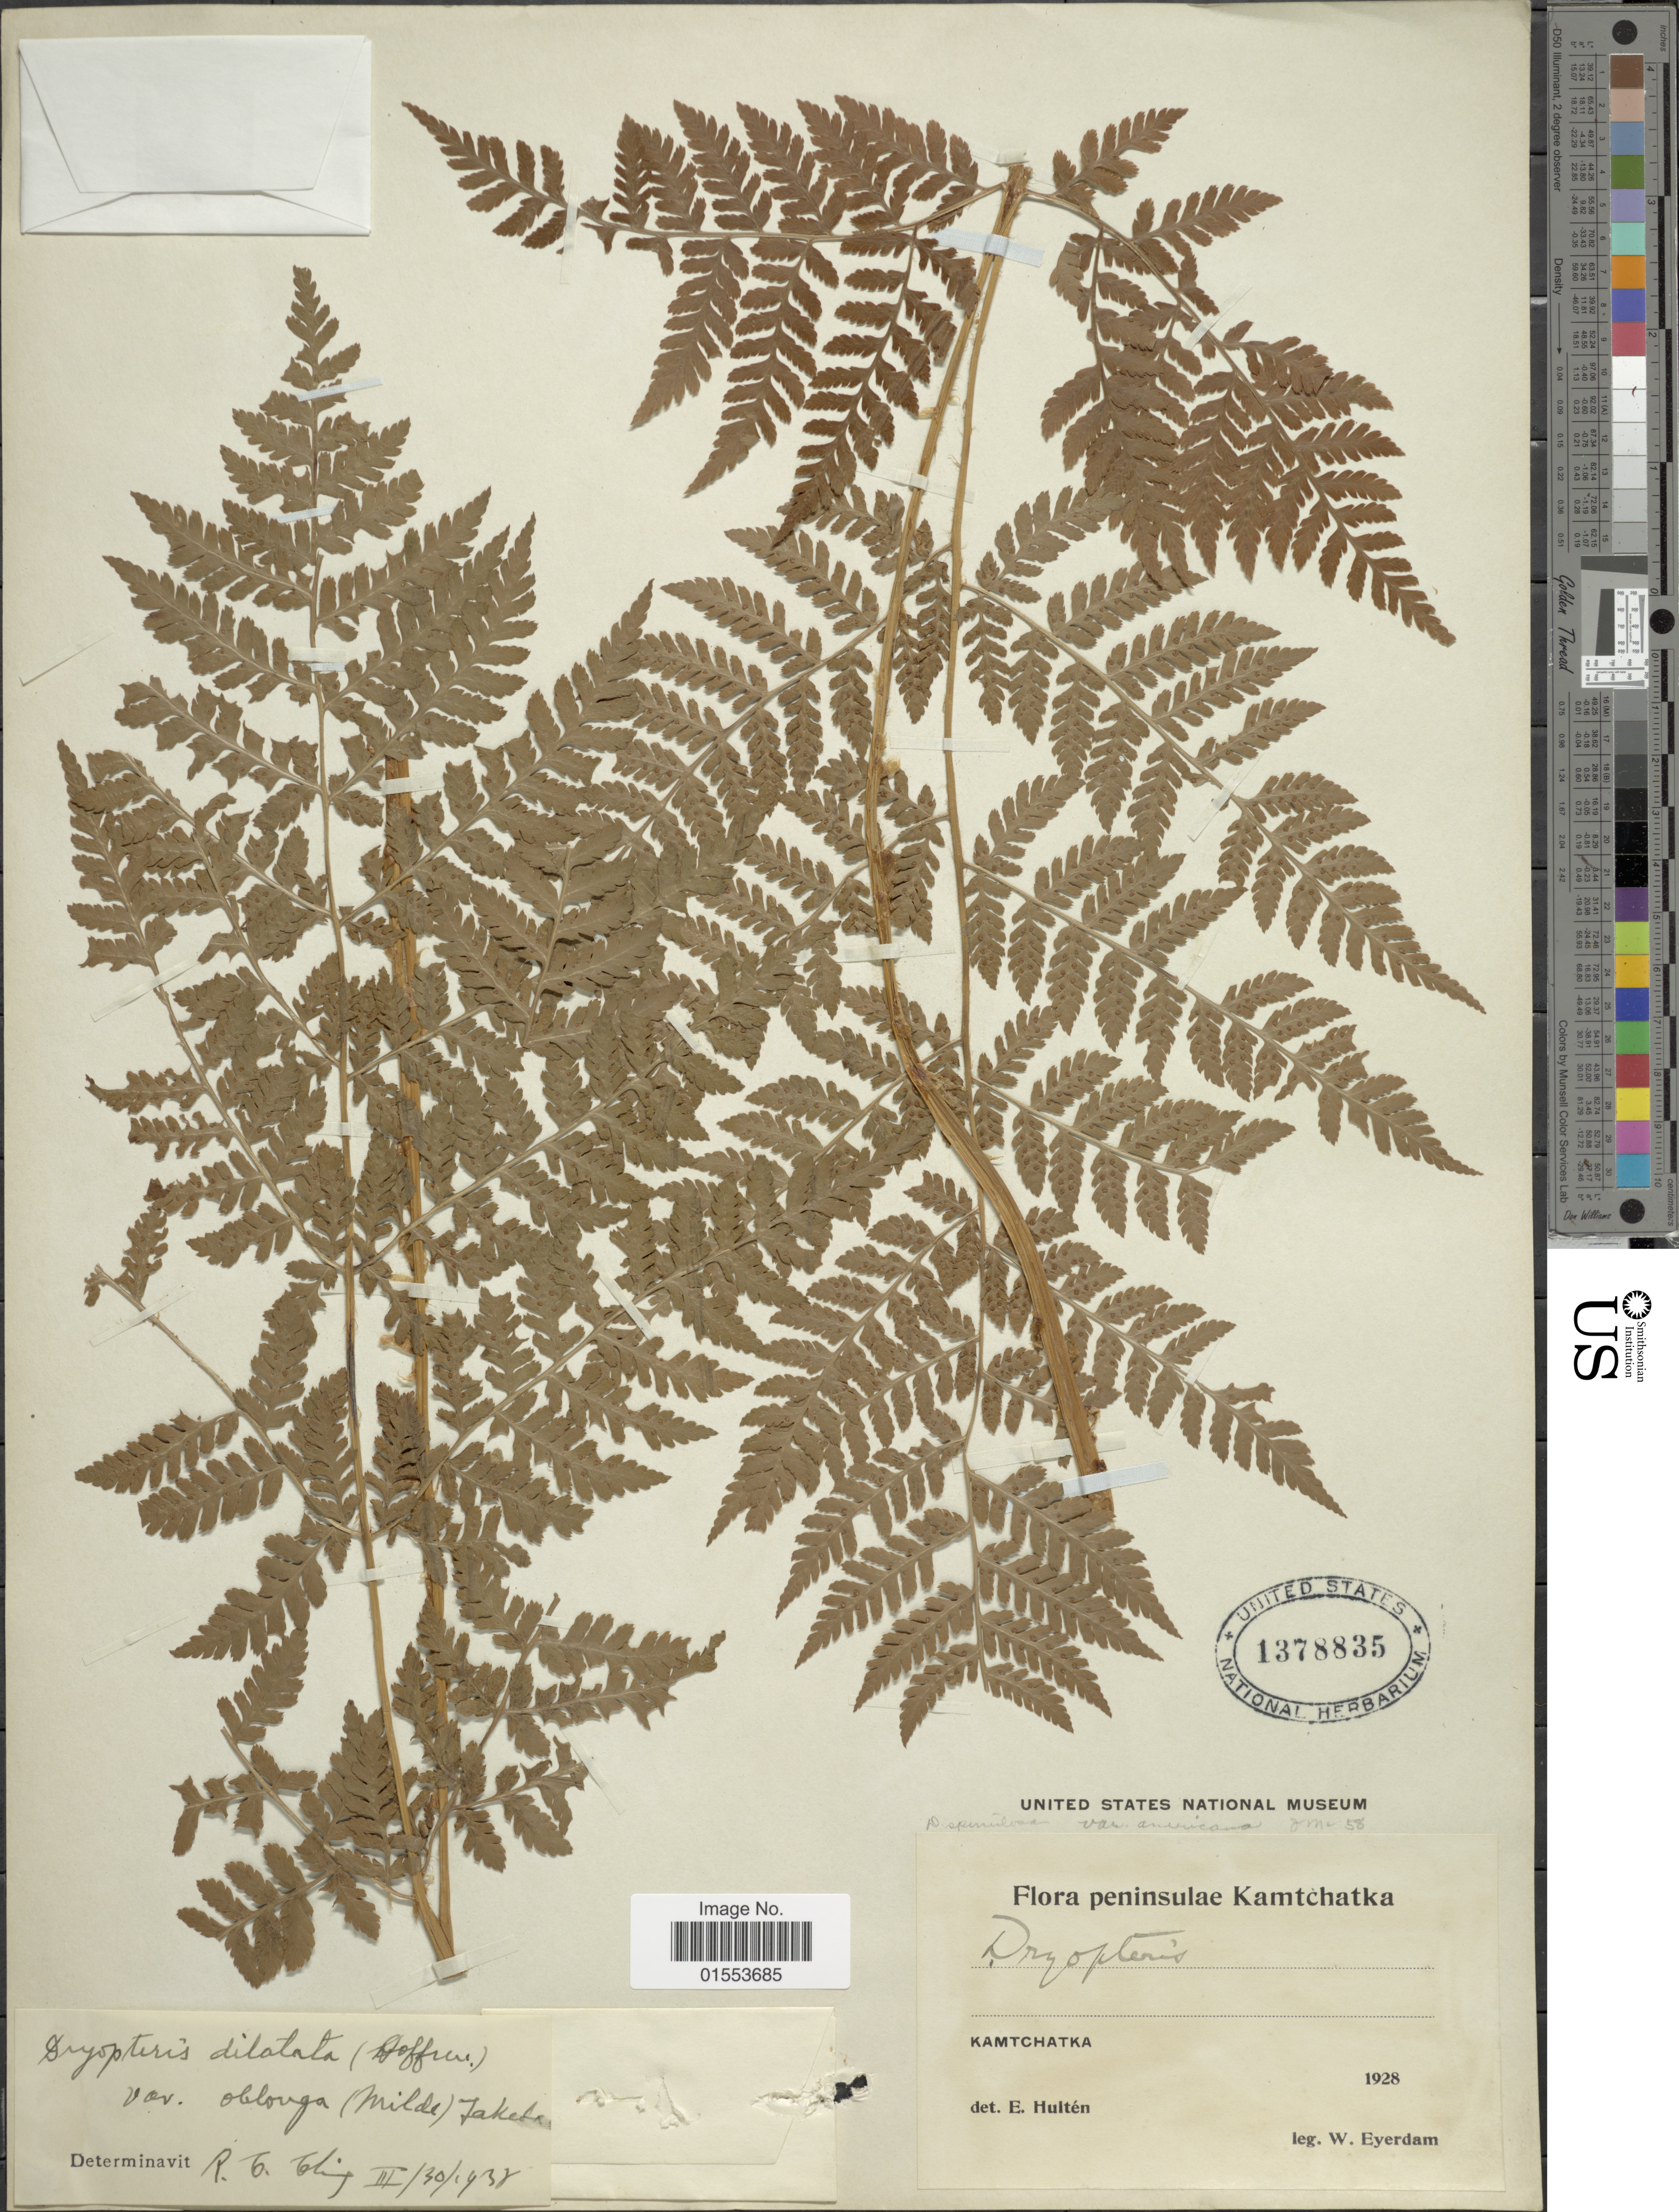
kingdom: Plantae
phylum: Tracheophyta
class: Polypodiopsida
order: Polypodiales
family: Dryopteridaceae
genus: Dryopteris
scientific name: Dryopteris austriaca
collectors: W. J. Eyerdam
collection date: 1928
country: Russian Federation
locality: Kamtchatka.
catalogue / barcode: US 1378835